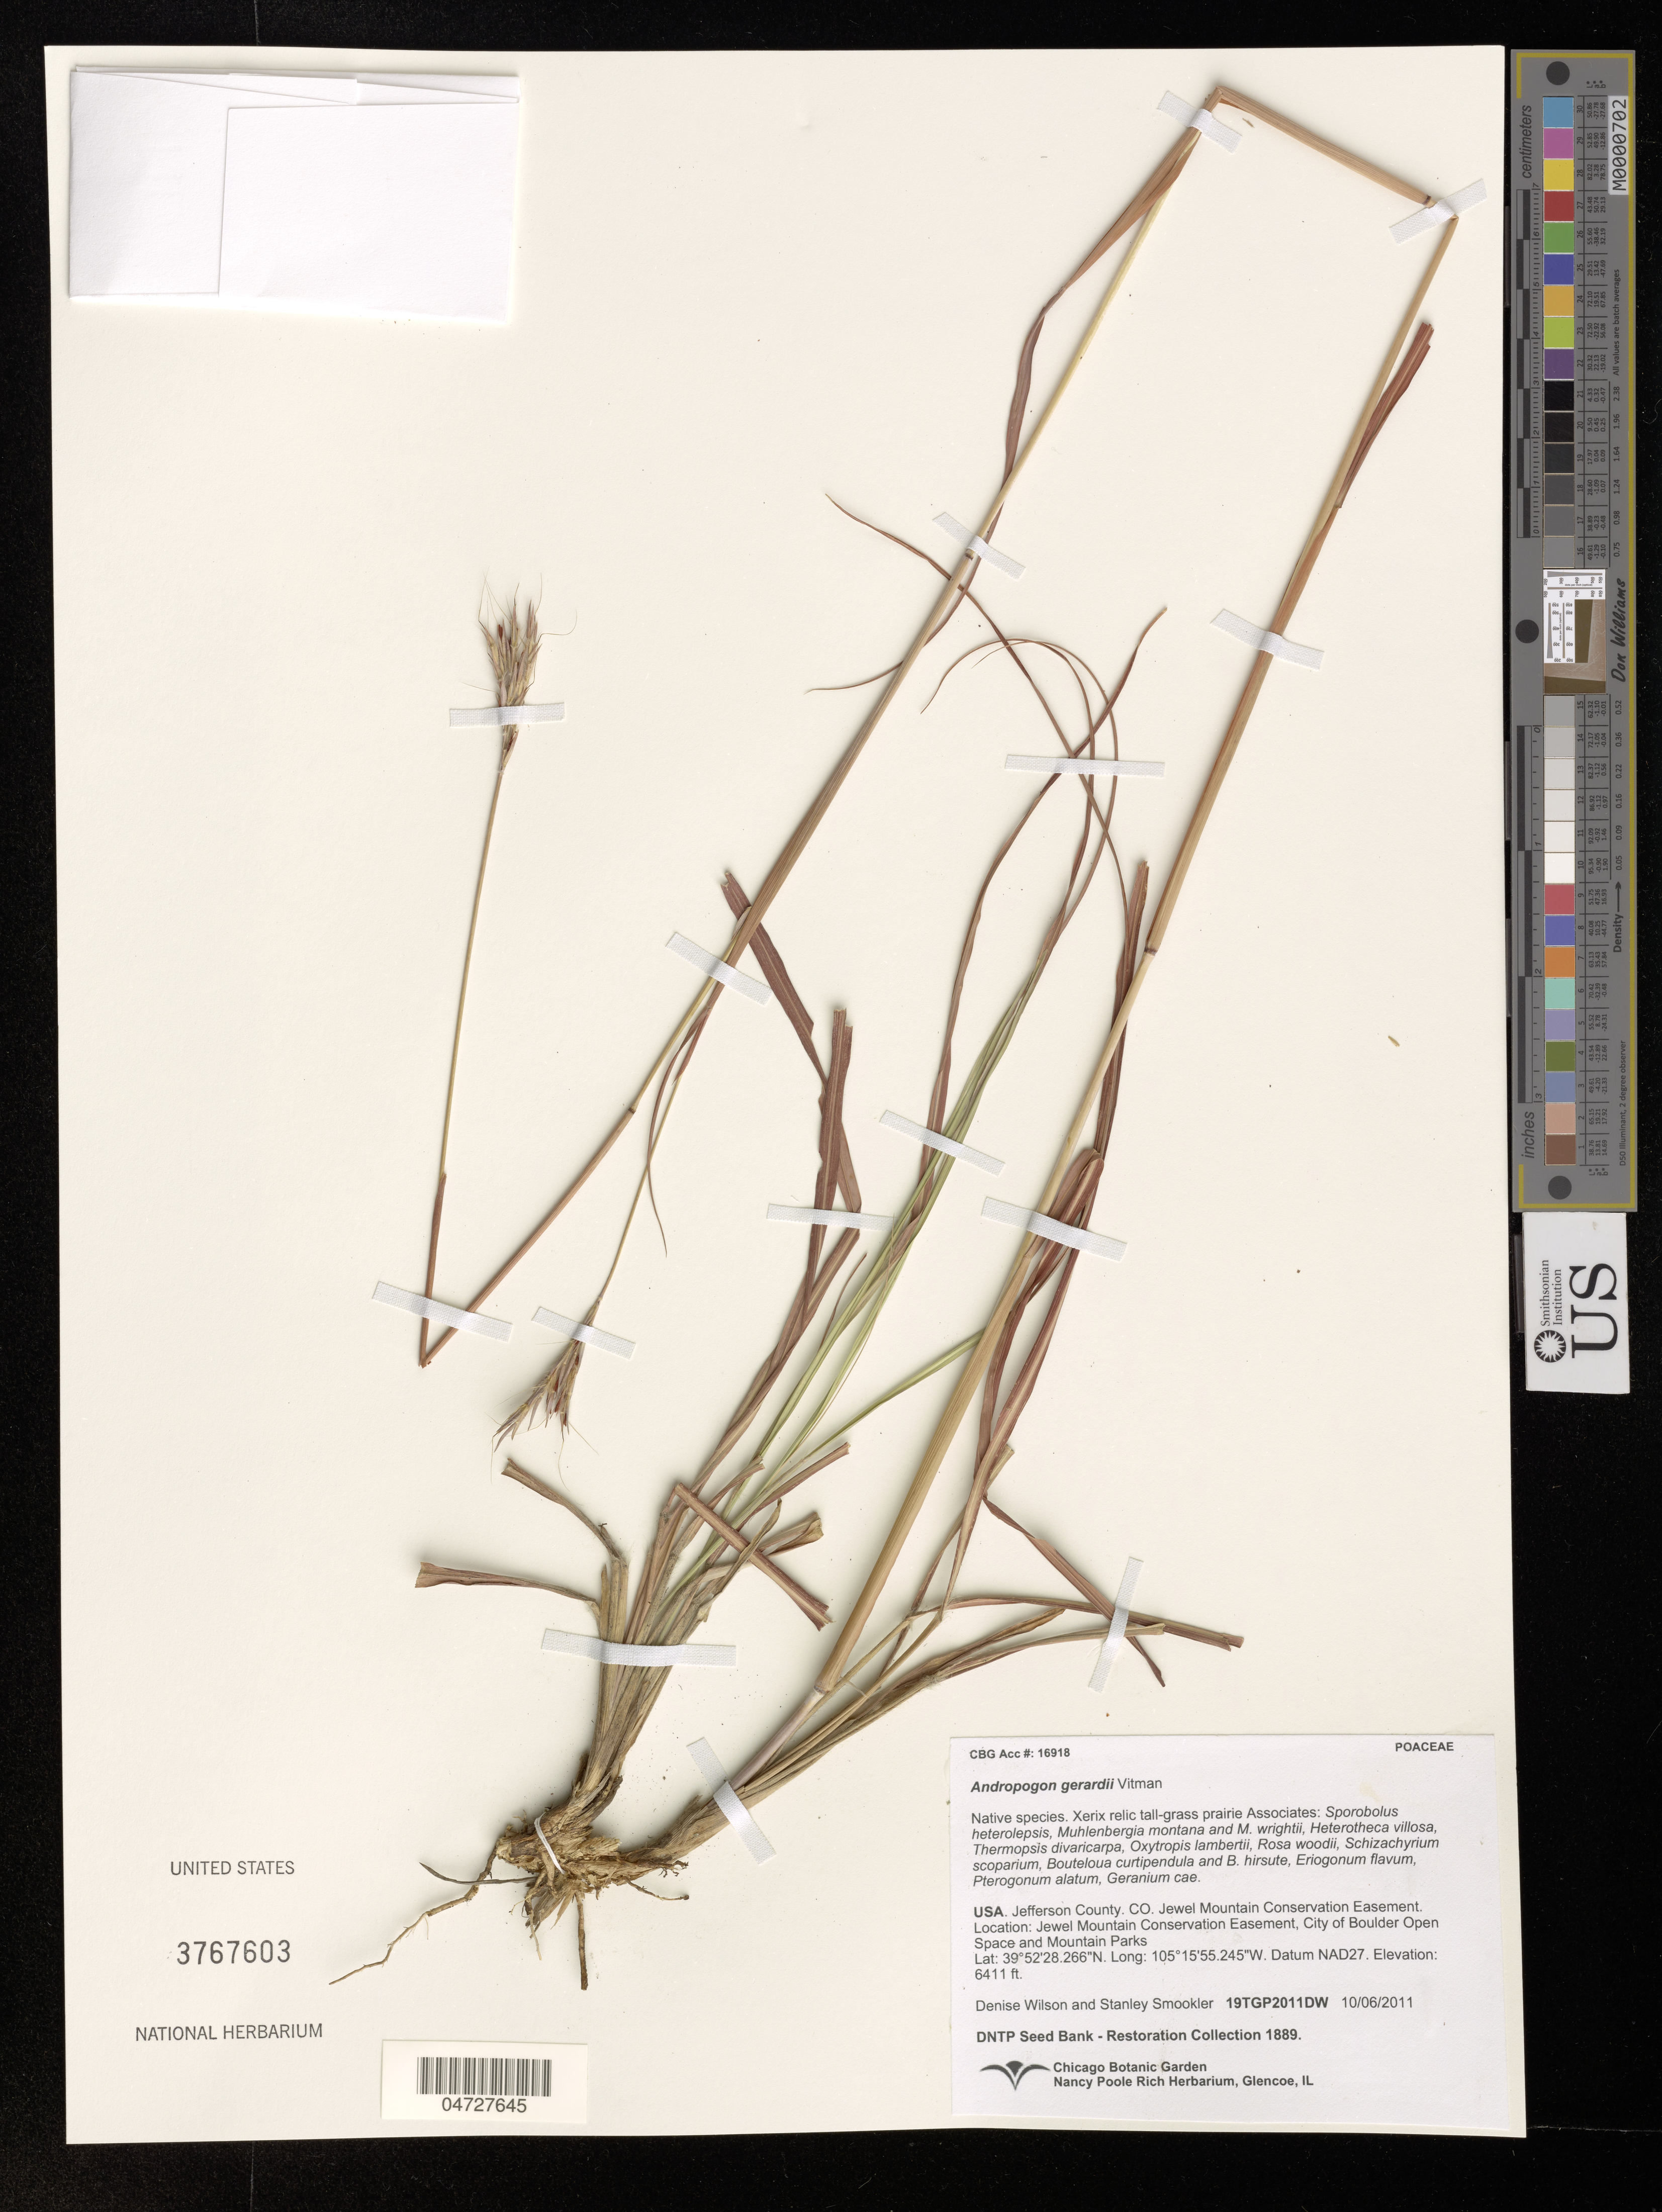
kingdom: Plantae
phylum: Tracheophyta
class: Liliopsida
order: Poales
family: Poaceae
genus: Andropogon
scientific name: Andropogon gerardii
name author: Vitman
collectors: D. Wilson & S. Smookler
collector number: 19TGP2011DW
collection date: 2011-10-06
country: United States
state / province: Colorado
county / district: Jefferson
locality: Jefferson County. Jewel Mountain Conservation Easement, City of Boulder Open Space and Mountain Parks.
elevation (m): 1954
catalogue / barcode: US 3767603